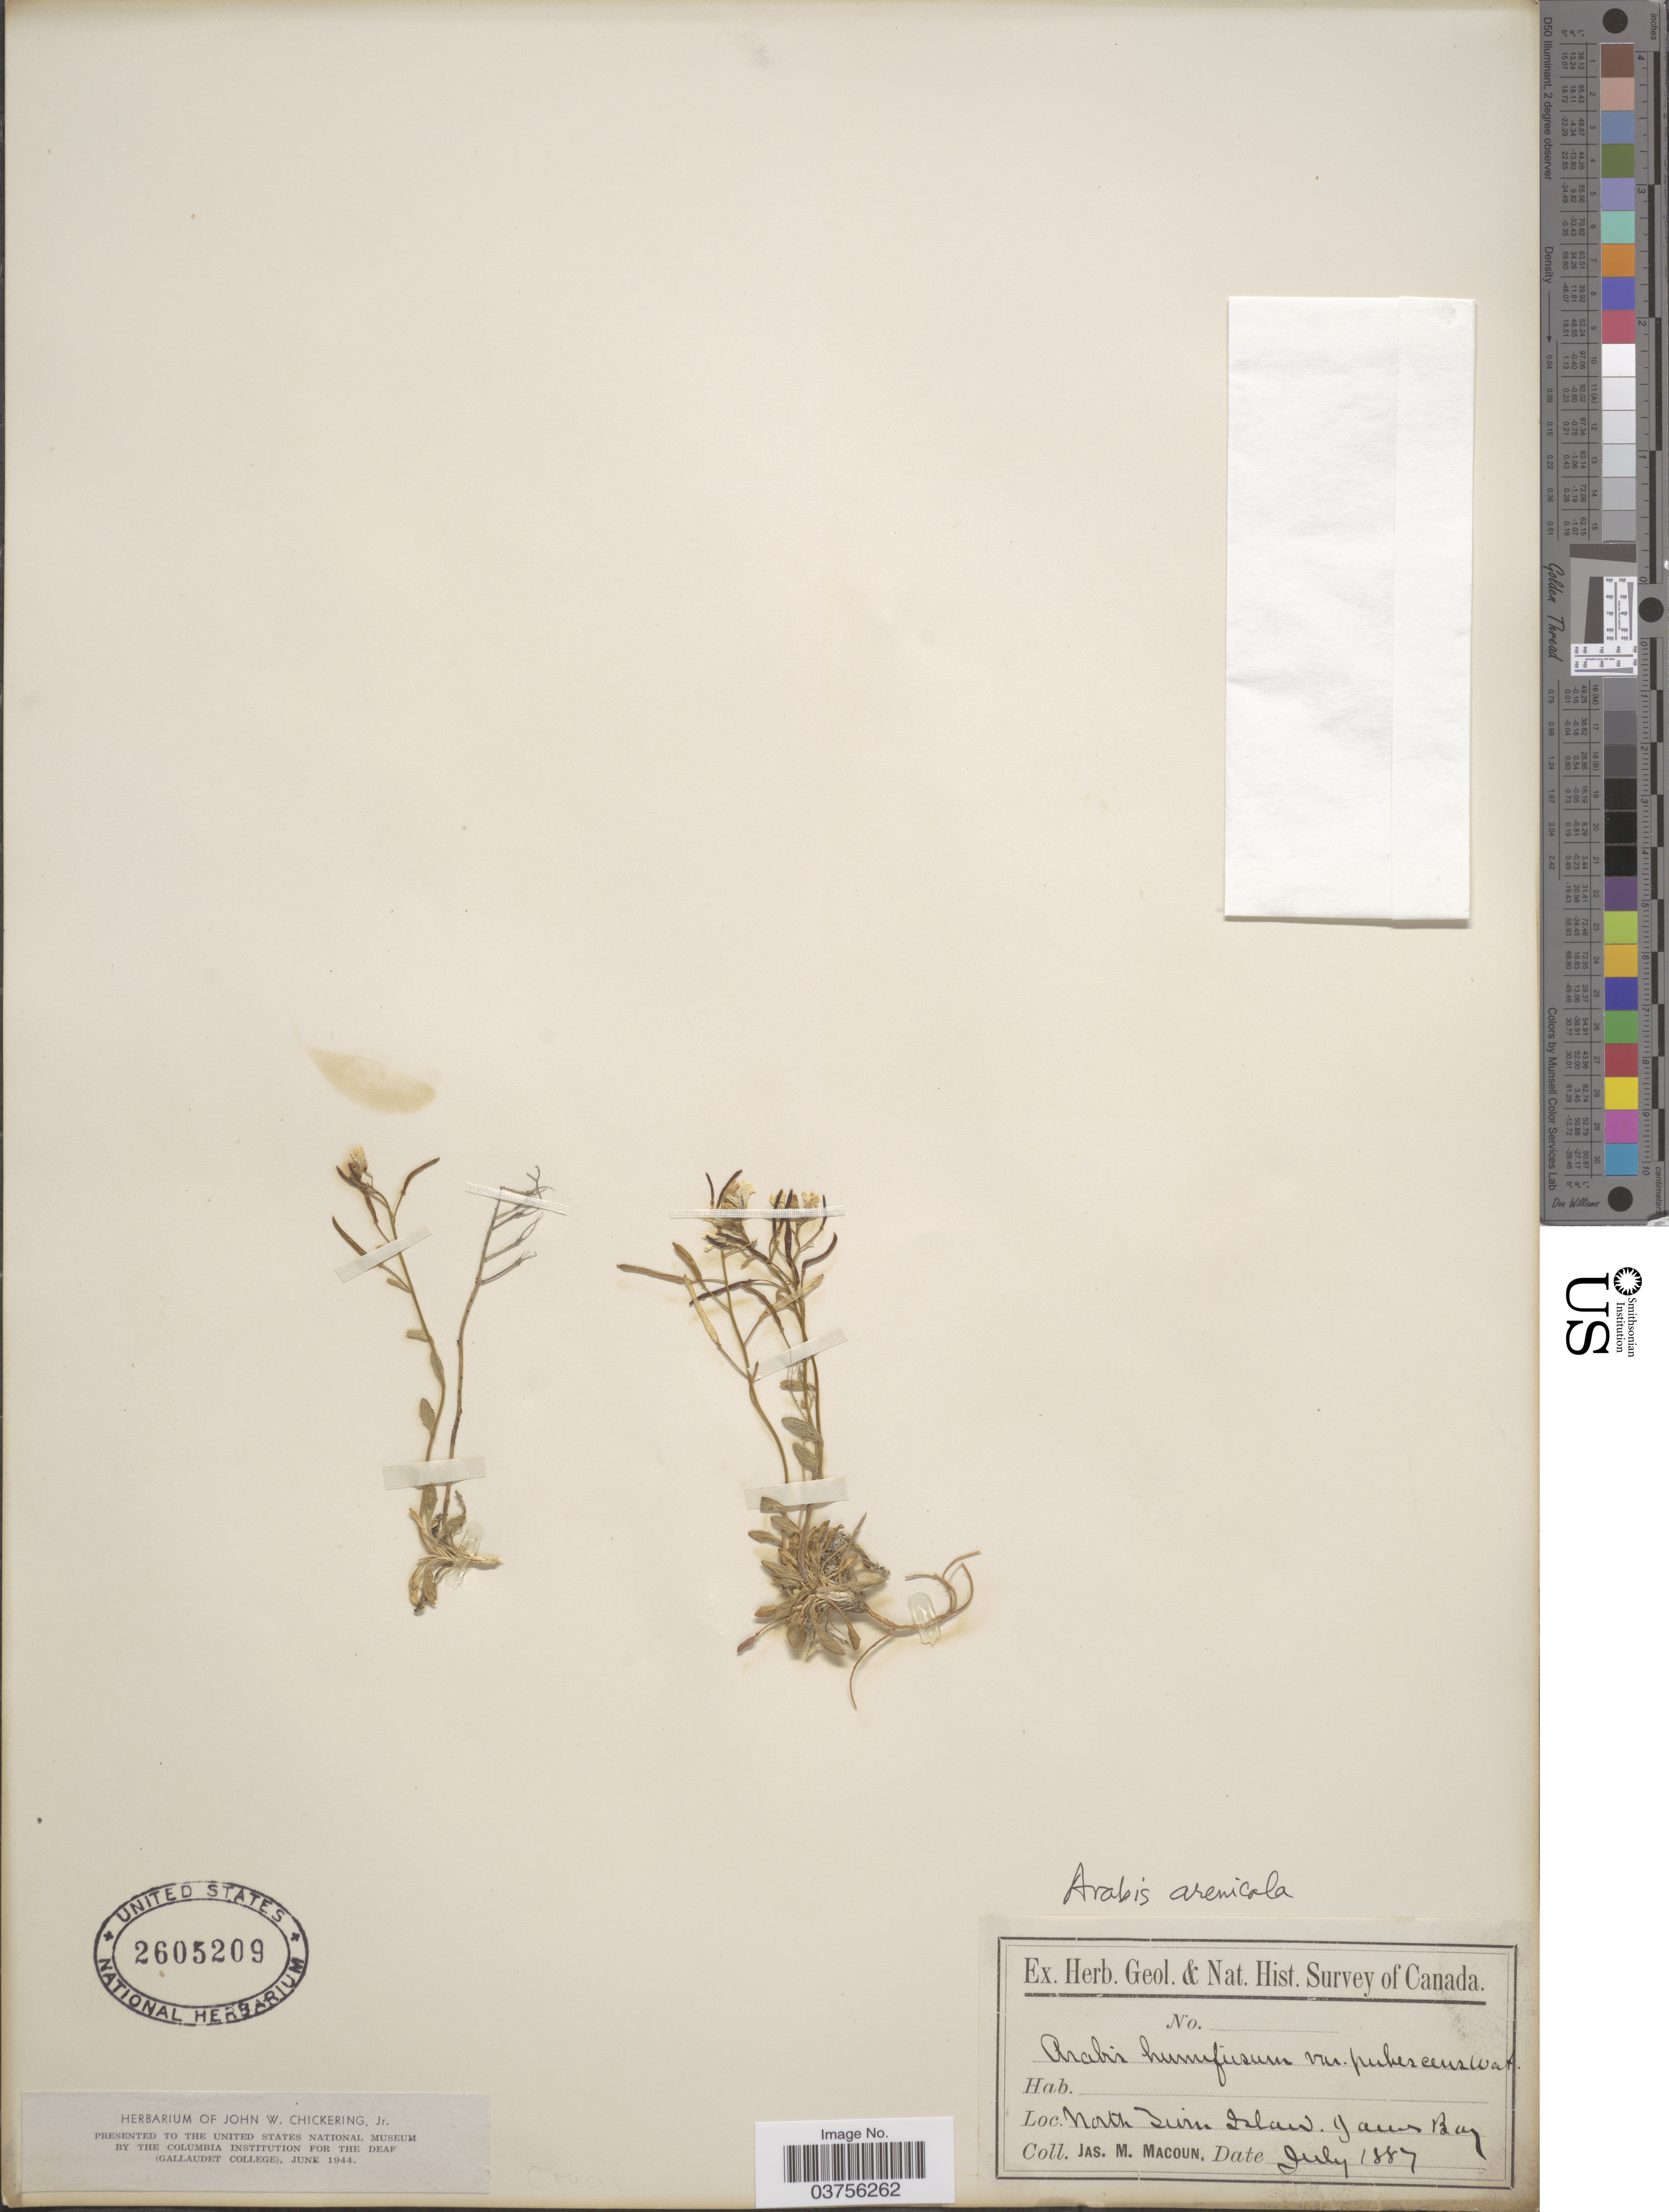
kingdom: Plantae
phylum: Tracheophyta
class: Magnoliopsida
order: Brassicales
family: Brassicaceae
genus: Arabis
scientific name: Arabis arenicola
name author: (Richardson ex Hook.) Gelert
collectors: J. M. Macoun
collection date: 1887-07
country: Canada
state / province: Nunavut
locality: North Twin Island. James Bay.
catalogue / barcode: US 2605209